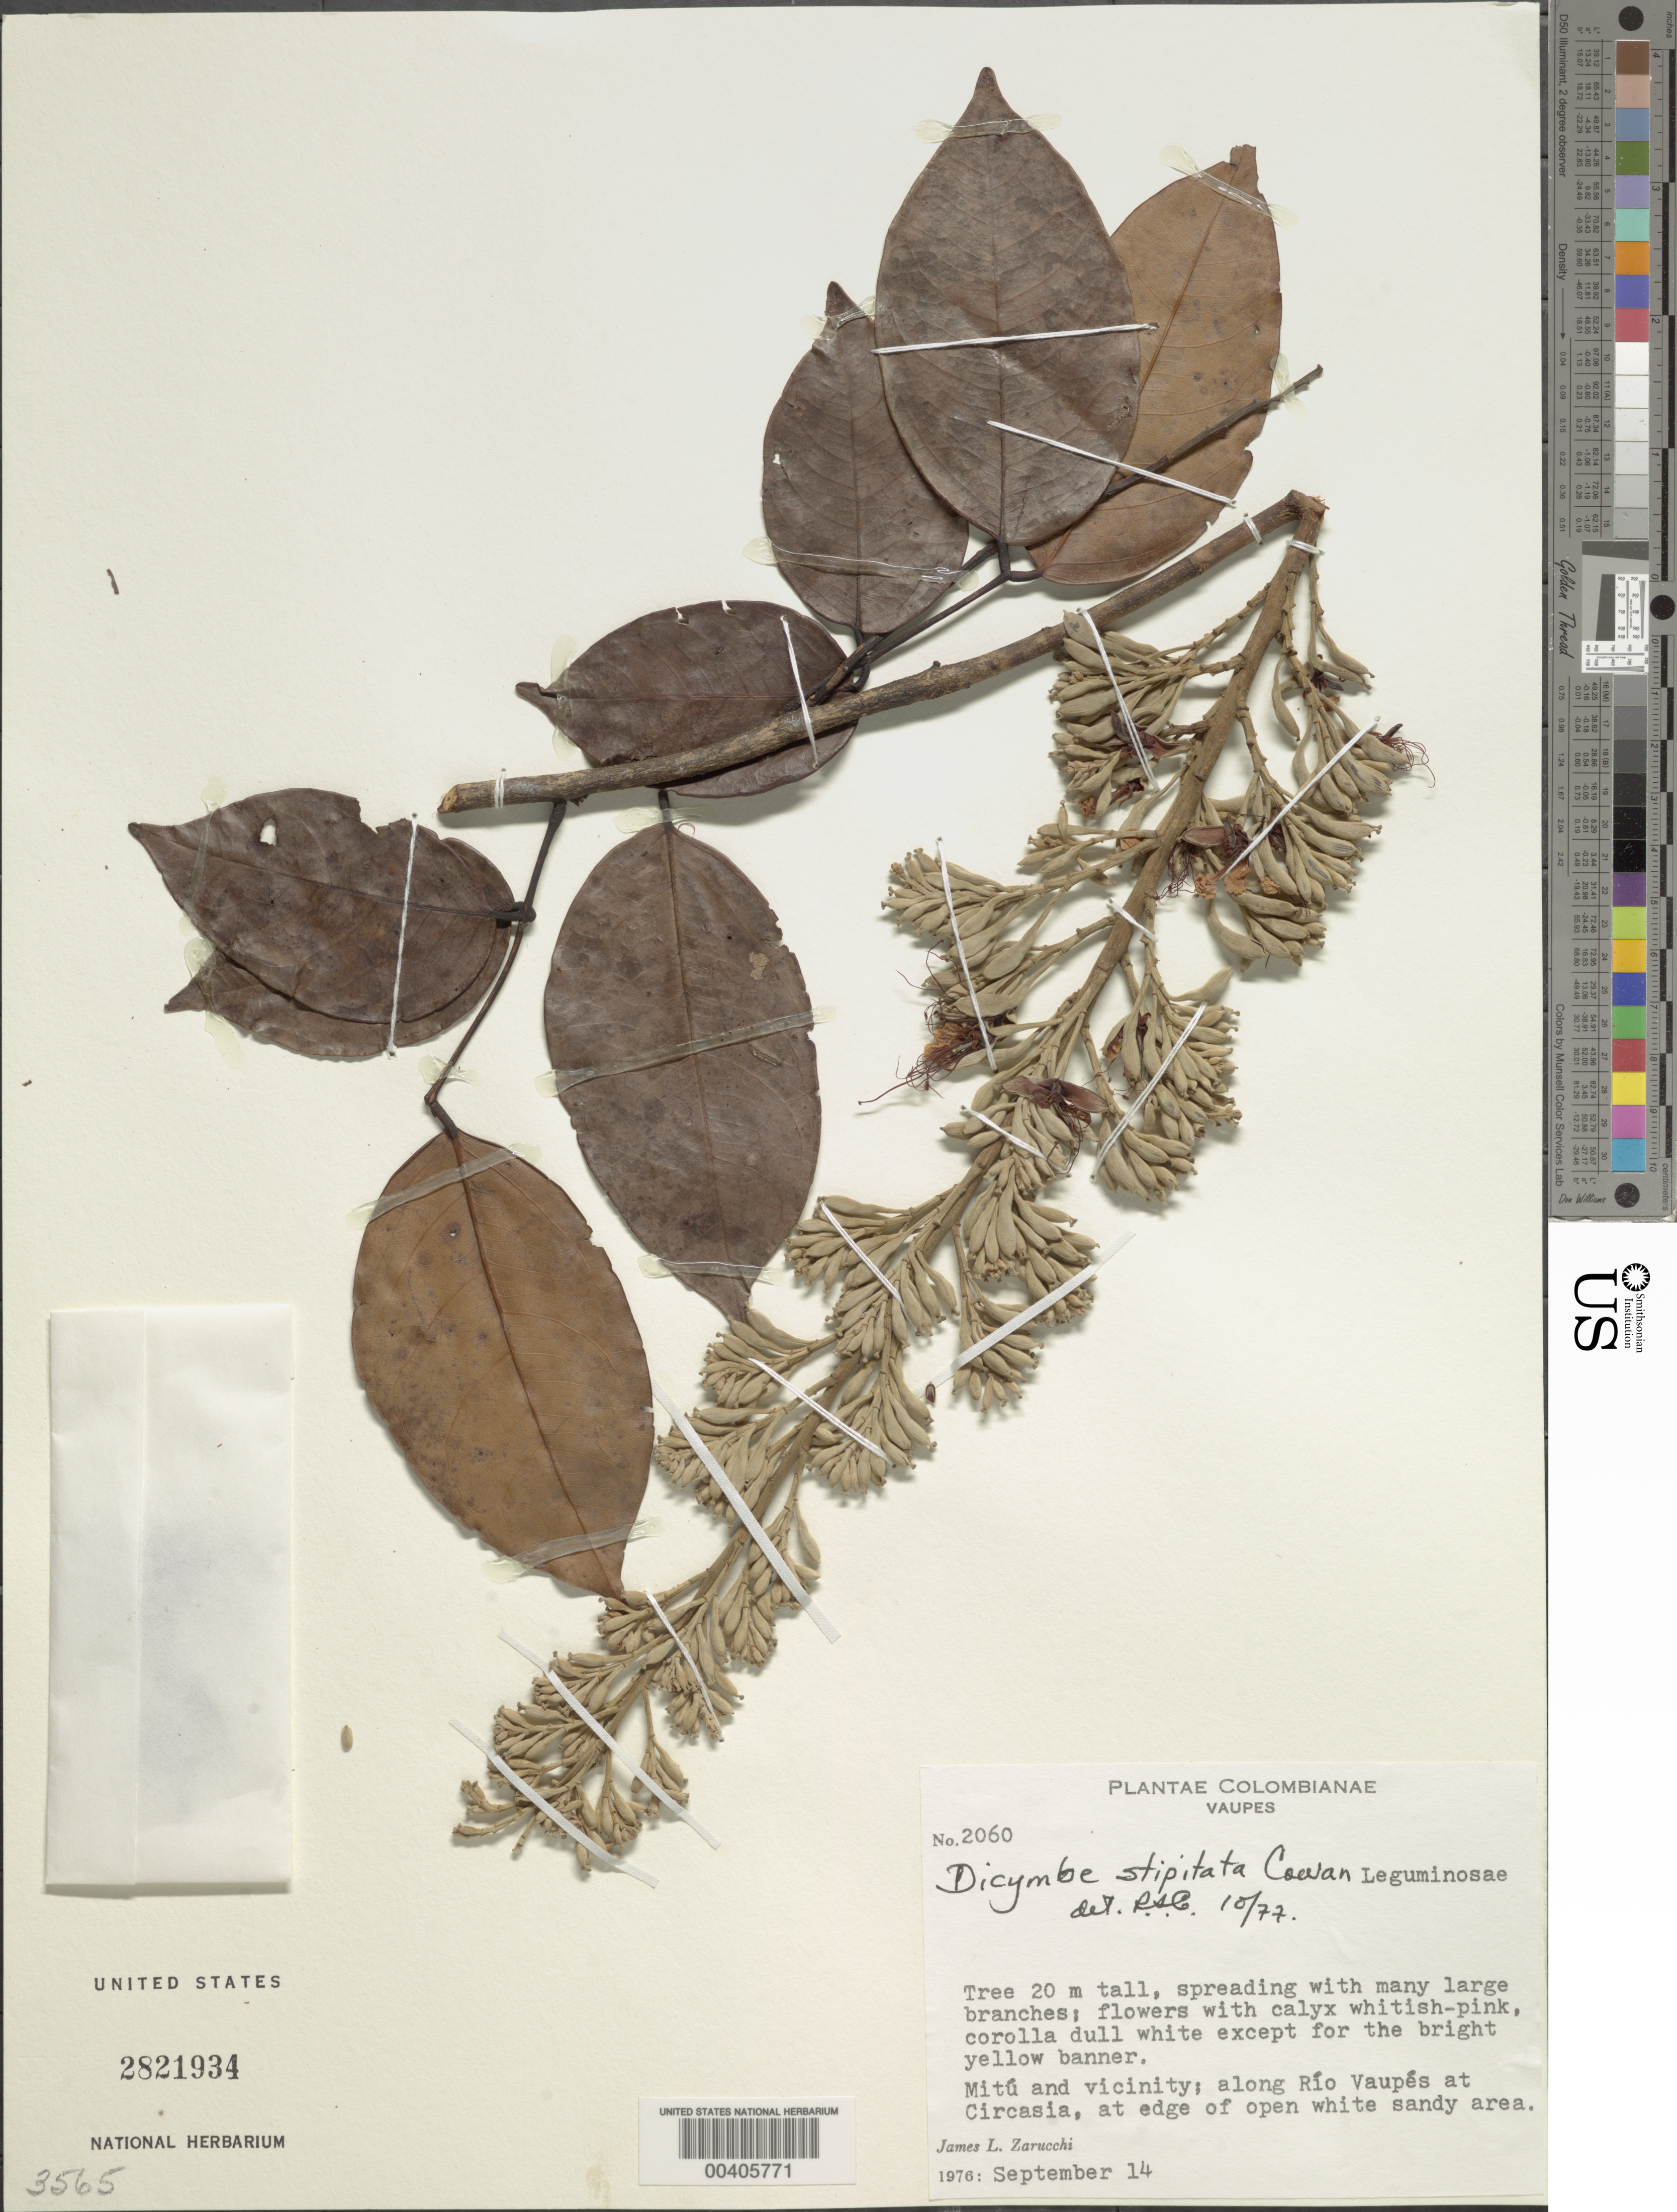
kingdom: Plantae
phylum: Tracheophyta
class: Magnoliopsida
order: Fabales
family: Fabaceae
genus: Dicymbe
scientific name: Dicymbe stipitata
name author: R.S. Cowan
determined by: Cowan, R. S.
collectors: J. L. Zarucchi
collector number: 2060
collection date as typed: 14 Sep 1976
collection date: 1976-09-14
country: Colombia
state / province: Vaupés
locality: Mitu and vicinity, along Rio Vaupes at Circasia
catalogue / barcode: US 2821934